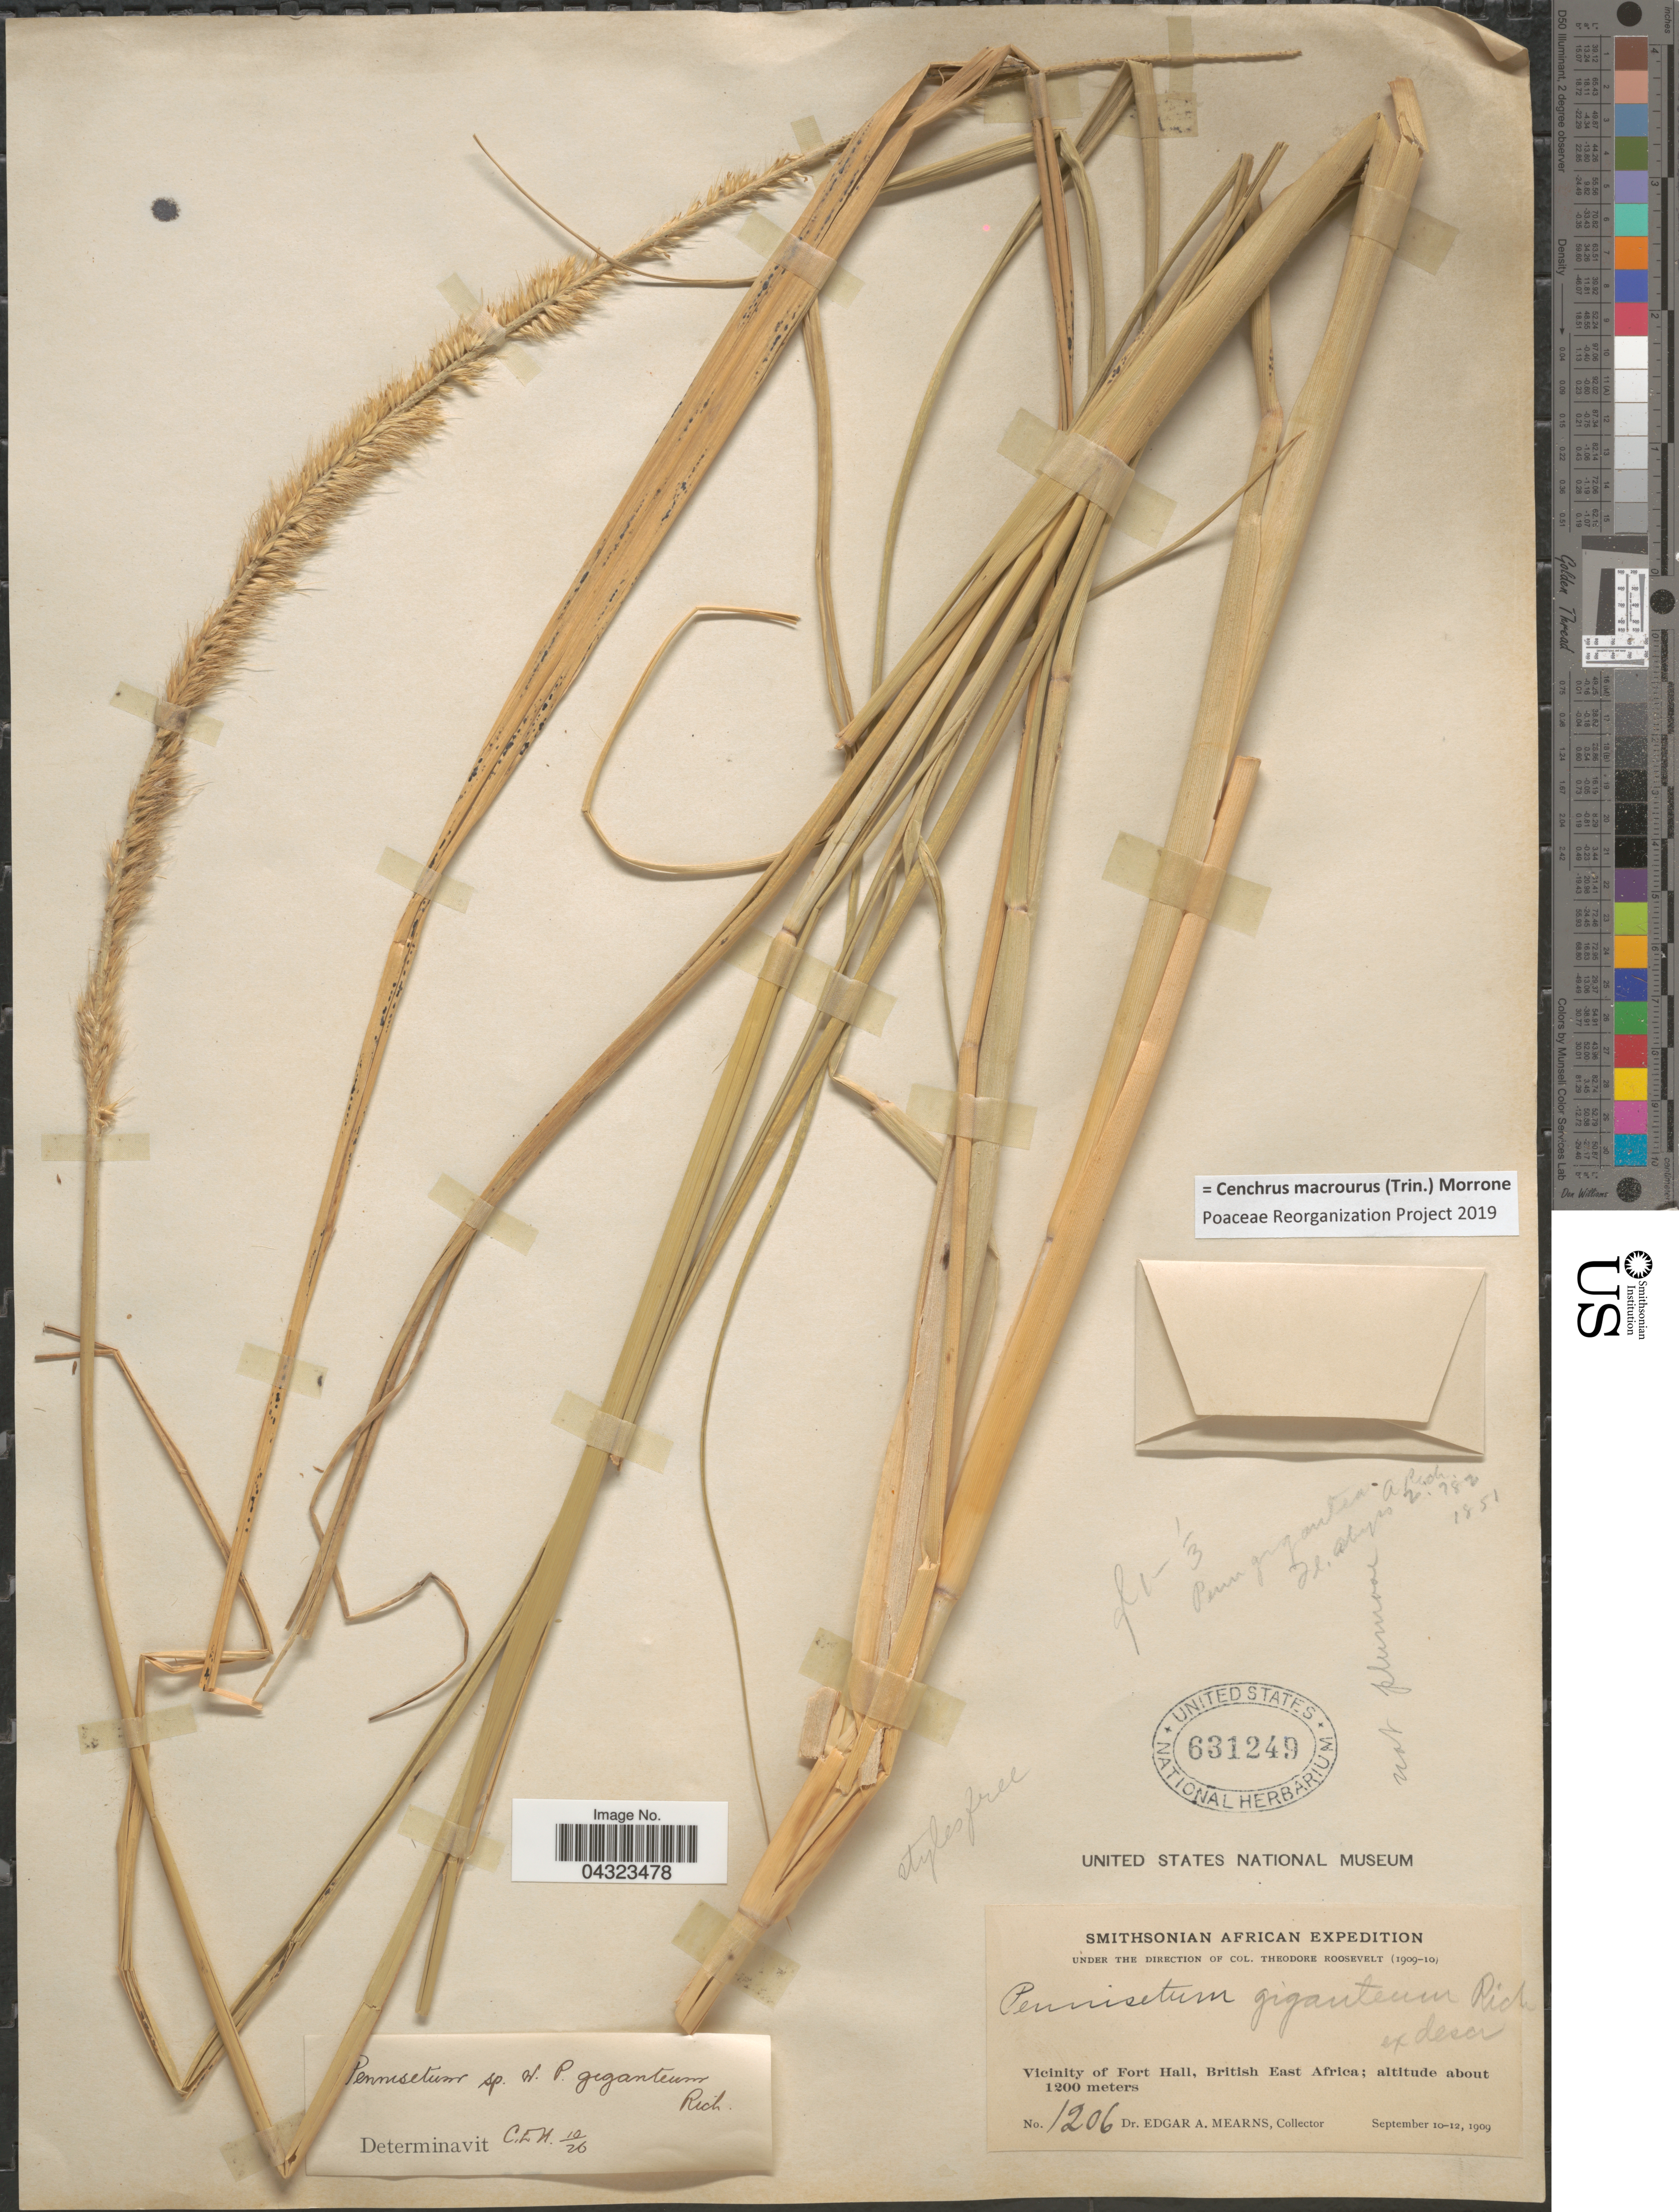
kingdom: Plantae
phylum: Tracheophyta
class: Liliopsida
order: Poales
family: Poaceae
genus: Cenchrus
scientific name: Cenchrus macrourus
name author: (Trin.) Morrone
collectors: E. A. Mearns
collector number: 1206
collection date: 1909-09-10/1909-09-12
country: Kenya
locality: Smithsonian African Expedition. Vicinity of Fort Hall, British East Africa.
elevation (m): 1200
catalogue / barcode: US 631249